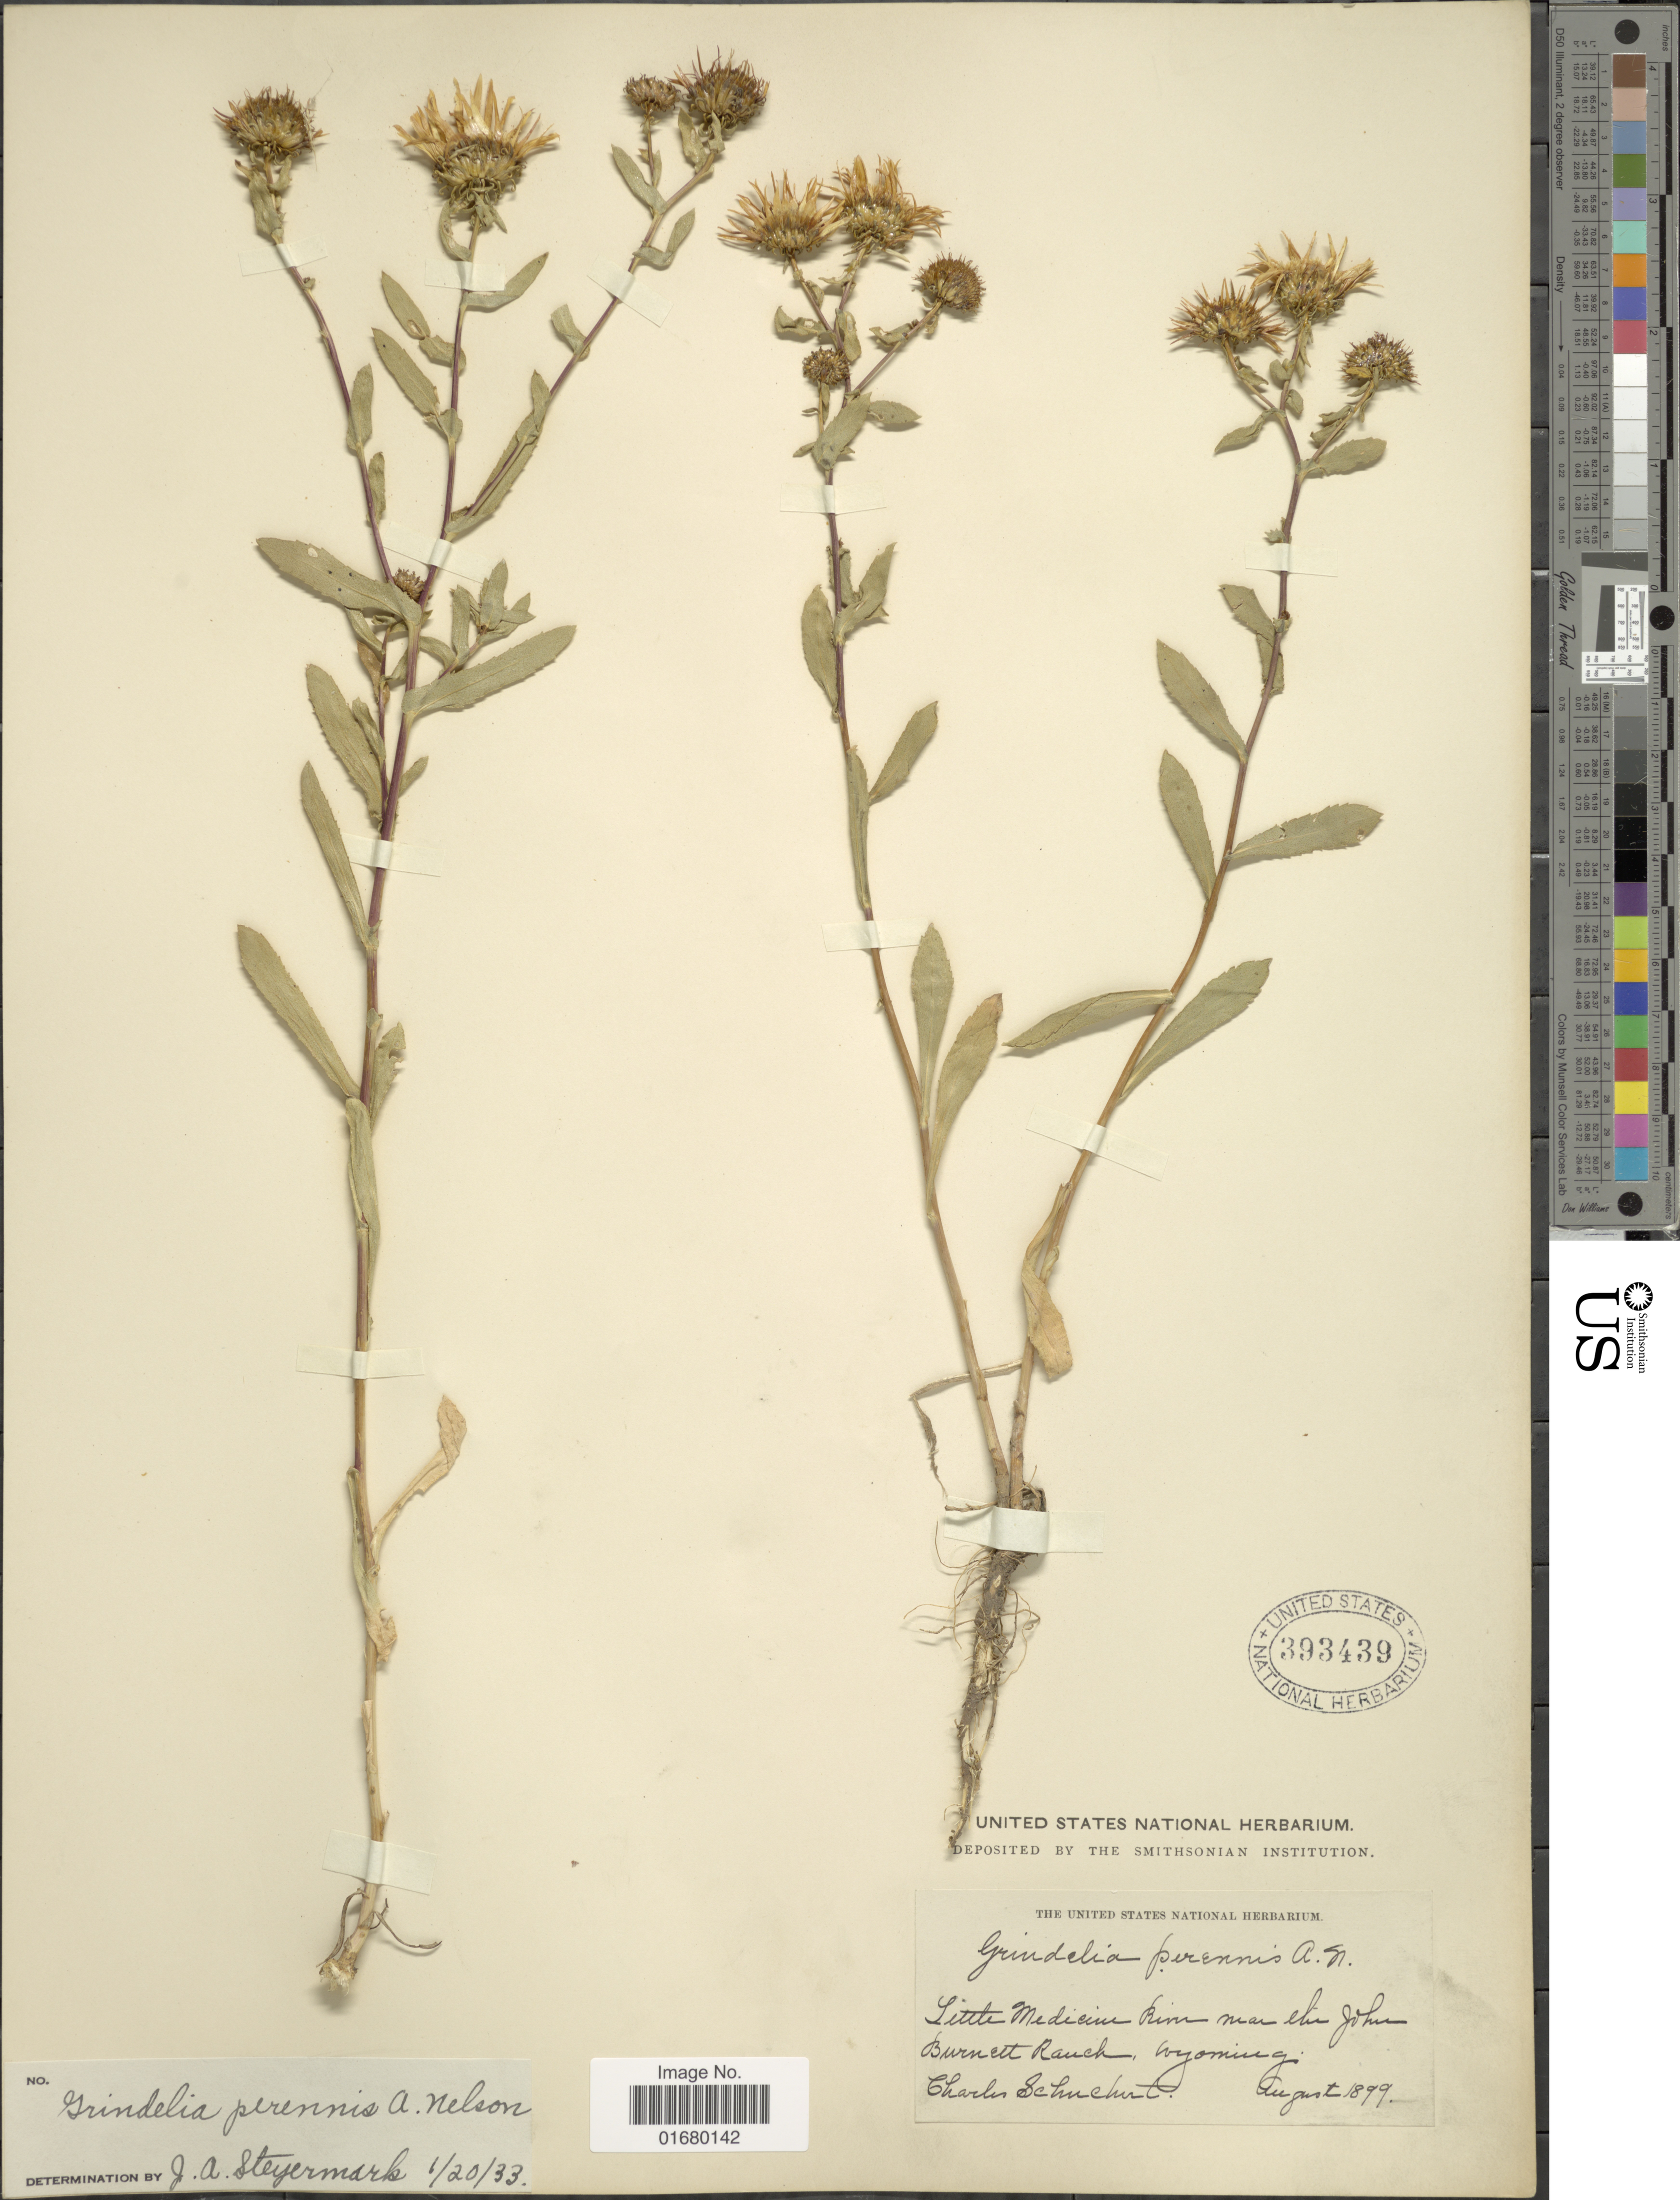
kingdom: Plantae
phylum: Tracheophyta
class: Magnoliopsida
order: Asterales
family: Asteraceae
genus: Grindelia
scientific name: Grindelia perennis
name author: A. Nelson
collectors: C. Schuchert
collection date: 1899-08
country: United States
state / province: Wyoming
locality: Little Medicine River near the John Burnett Ranch.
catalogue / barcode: US 393439